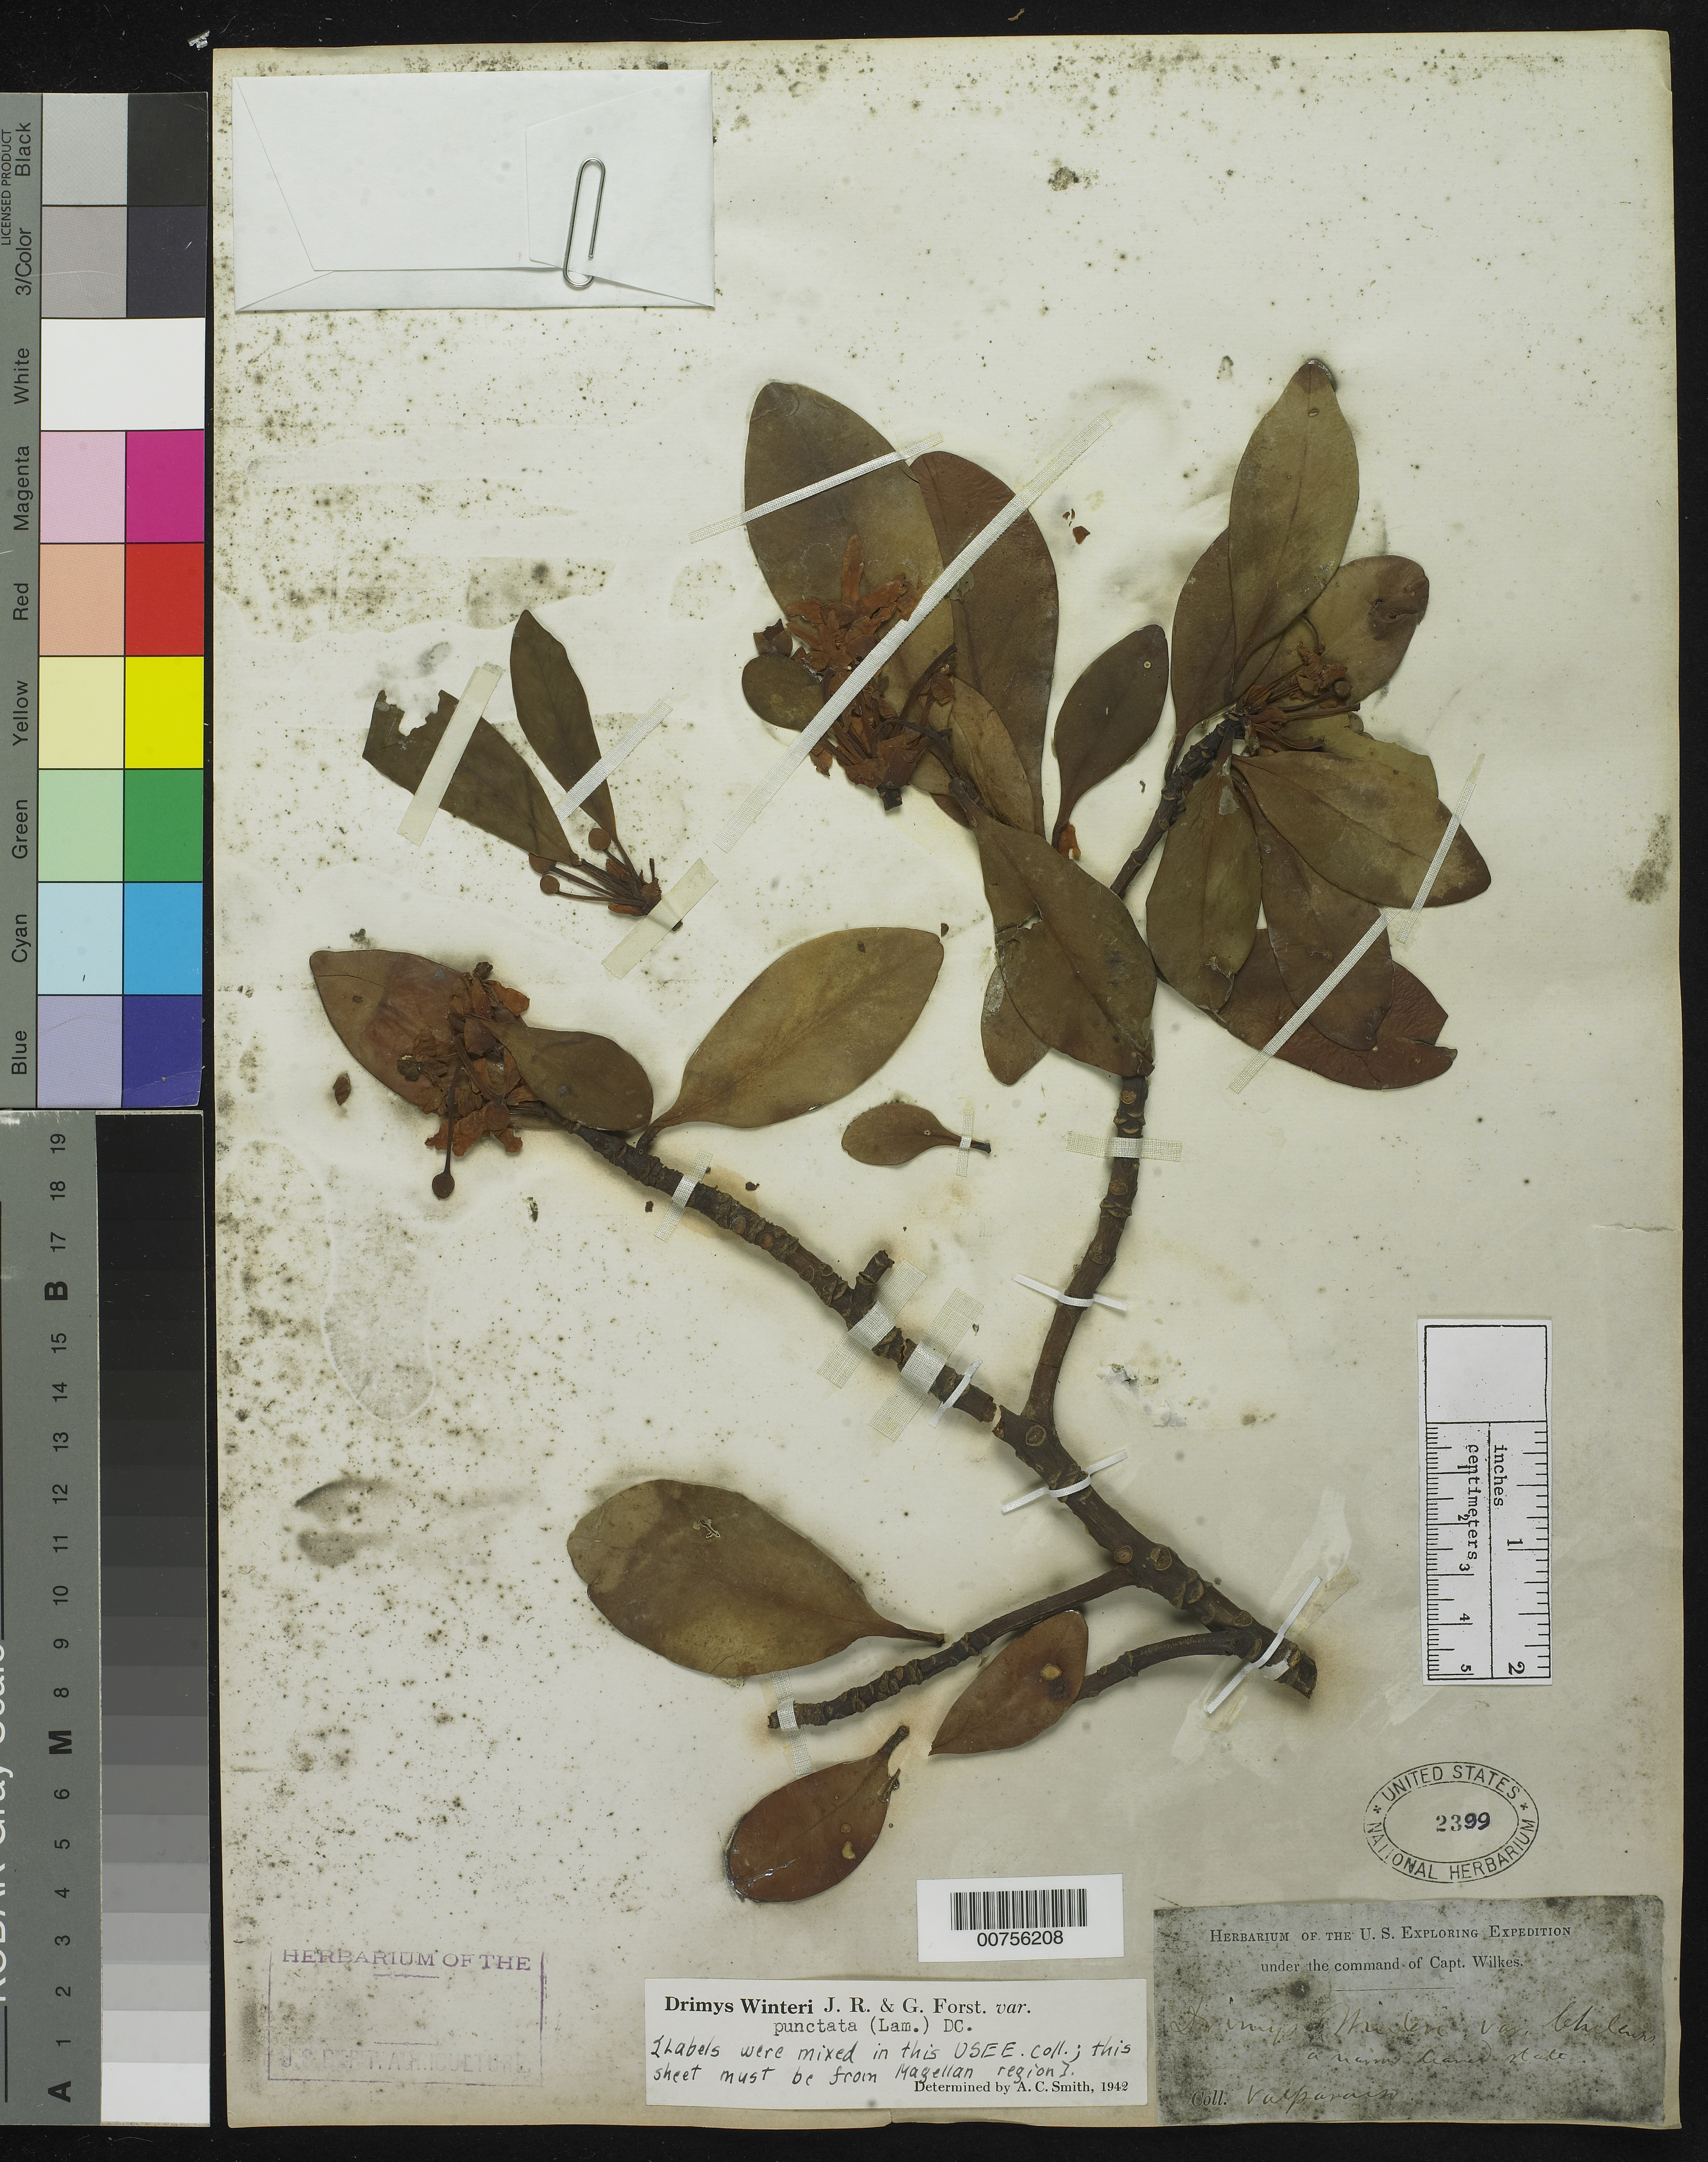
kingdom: Plantae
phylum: Tracheophyta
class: Magnoliopsida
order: Canellales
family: Winteraceae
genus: Drimys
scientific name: Drimys winteri var. punctata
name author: (Lam.) DC.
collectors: Wilkes Explor. Exped.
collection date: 1838/1842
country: Chile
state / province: Valparaíso (V)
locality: Valparaiso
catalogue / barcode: US 2399